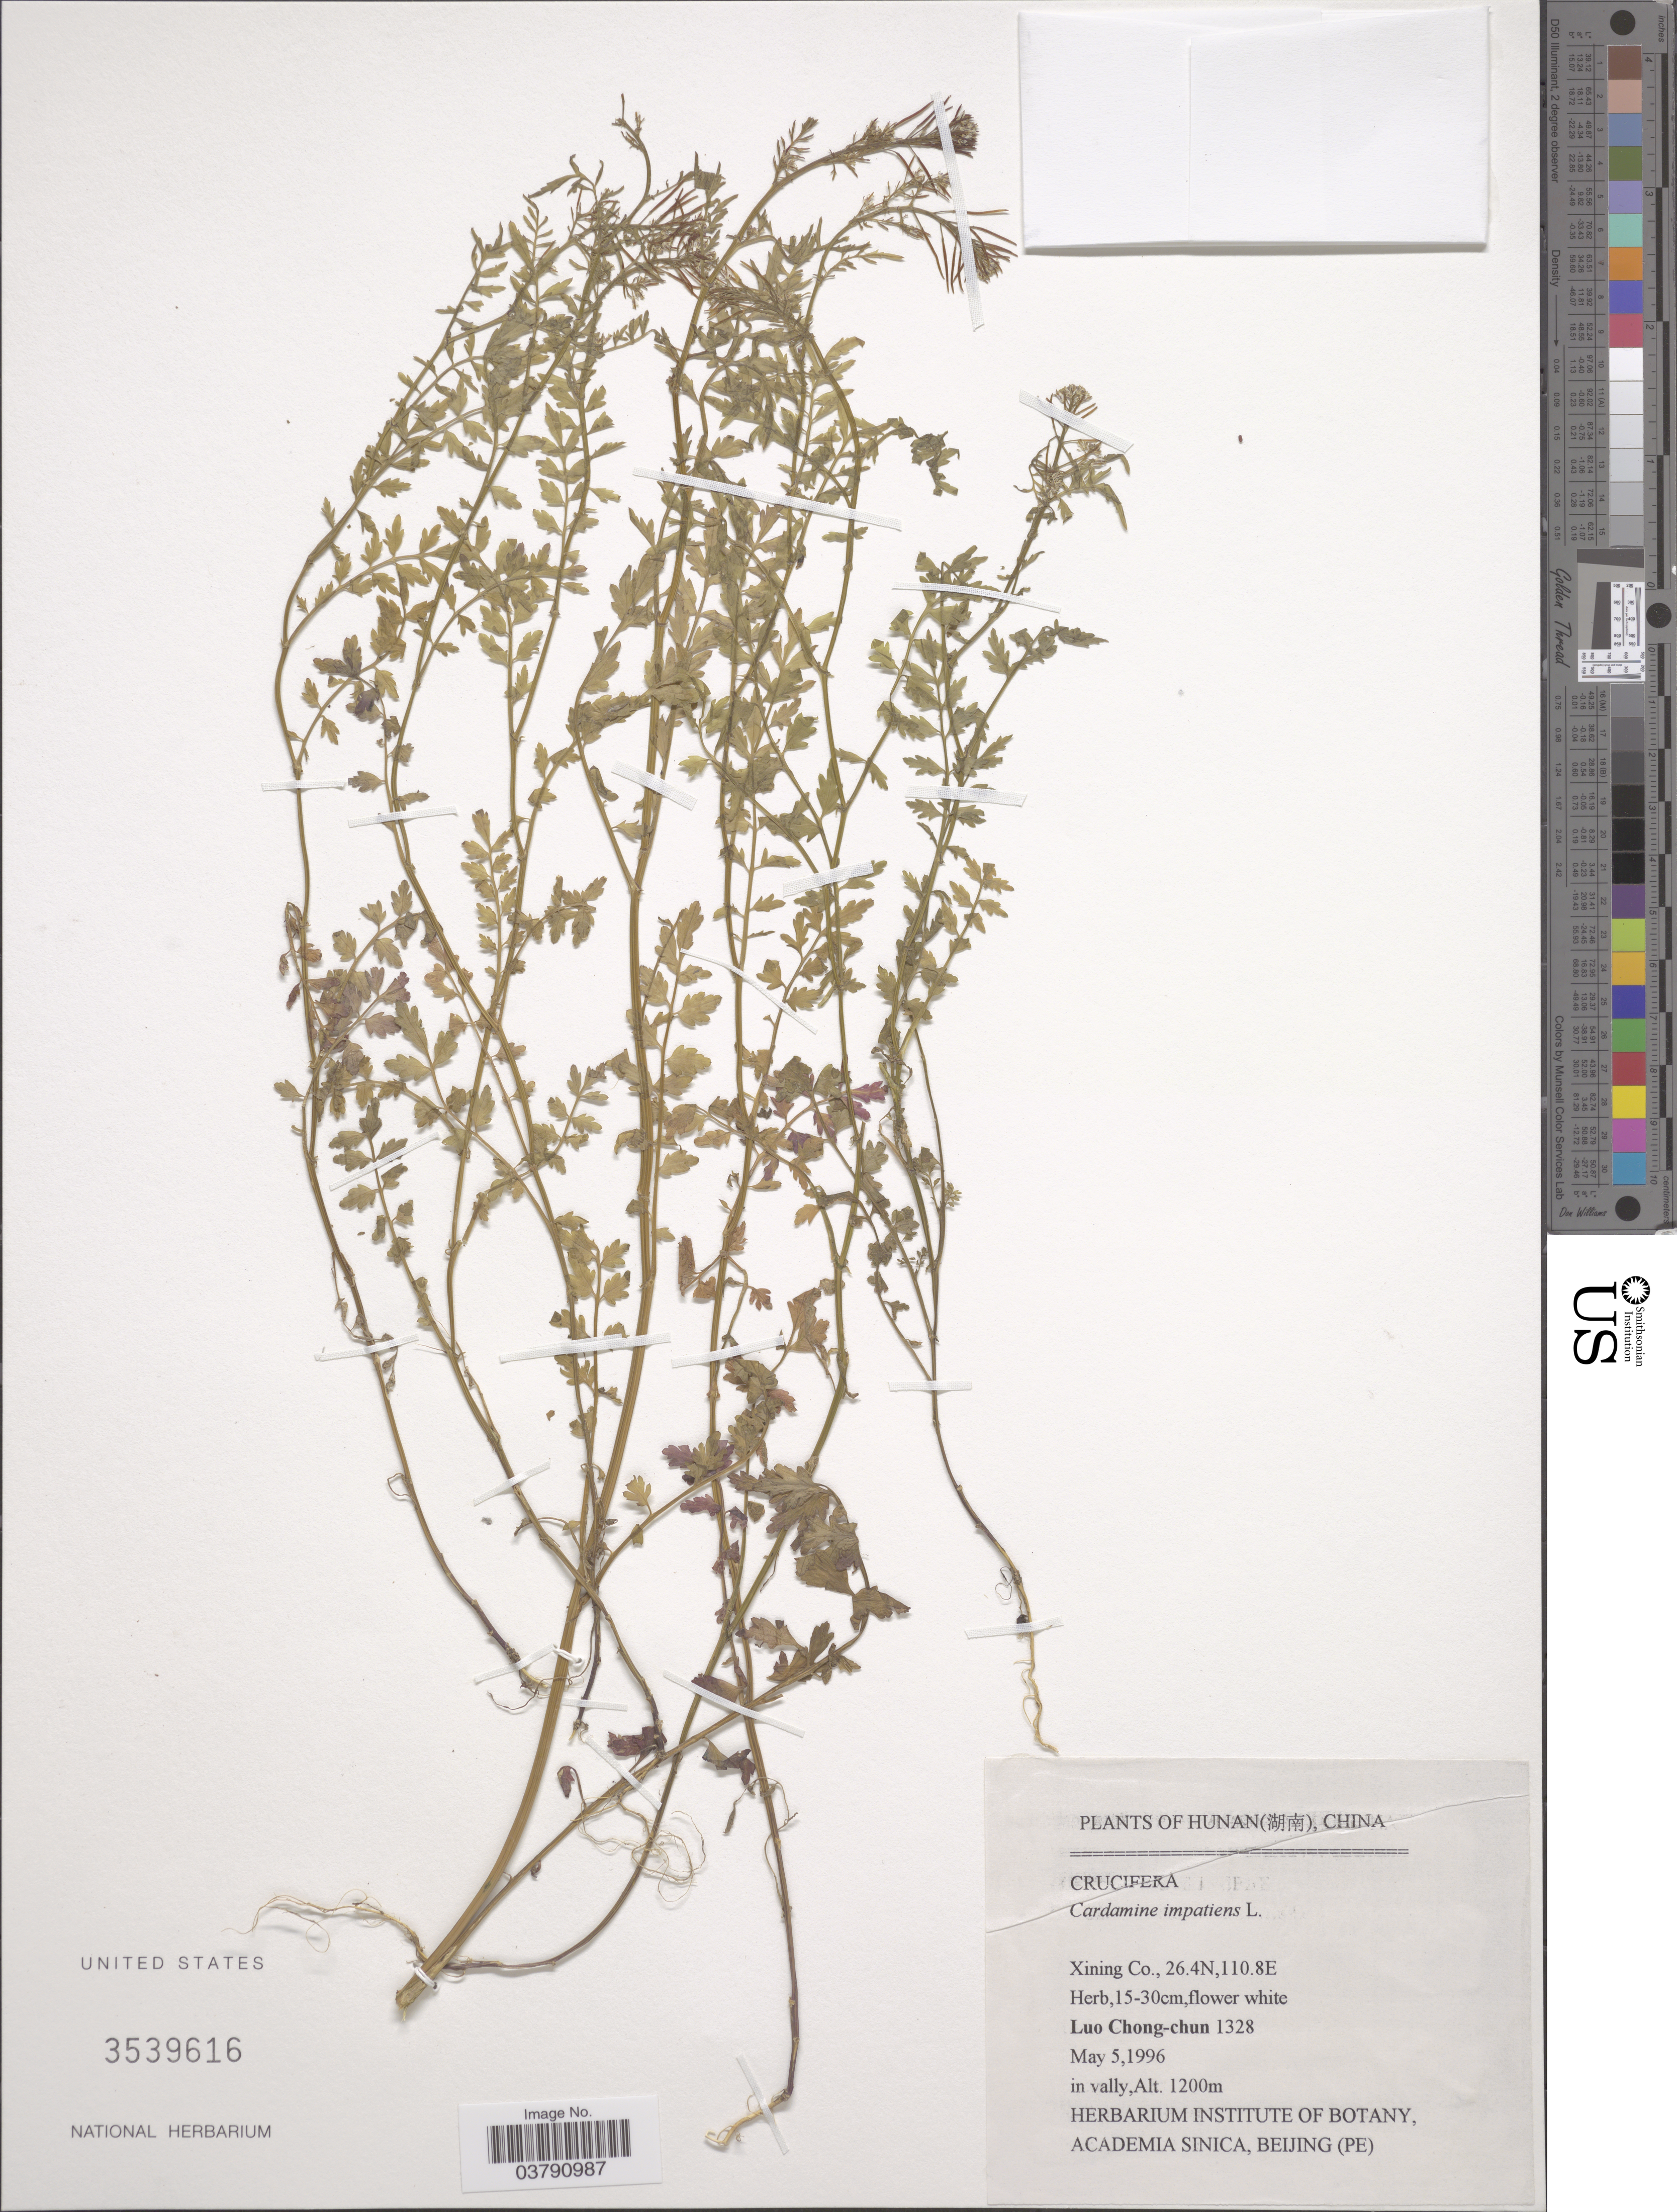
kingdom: Plantae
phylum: Tracheophyta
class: Magnoliopsida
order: Brassicales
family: Brassicaceae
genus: Cardamine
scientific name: Cardamine impatiens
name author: L.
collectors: L. Chong-Chun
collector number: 1328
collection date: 1996-05-05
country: China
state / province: Hunan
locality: Xining Co.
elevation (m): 1200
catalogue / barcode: US 3539616